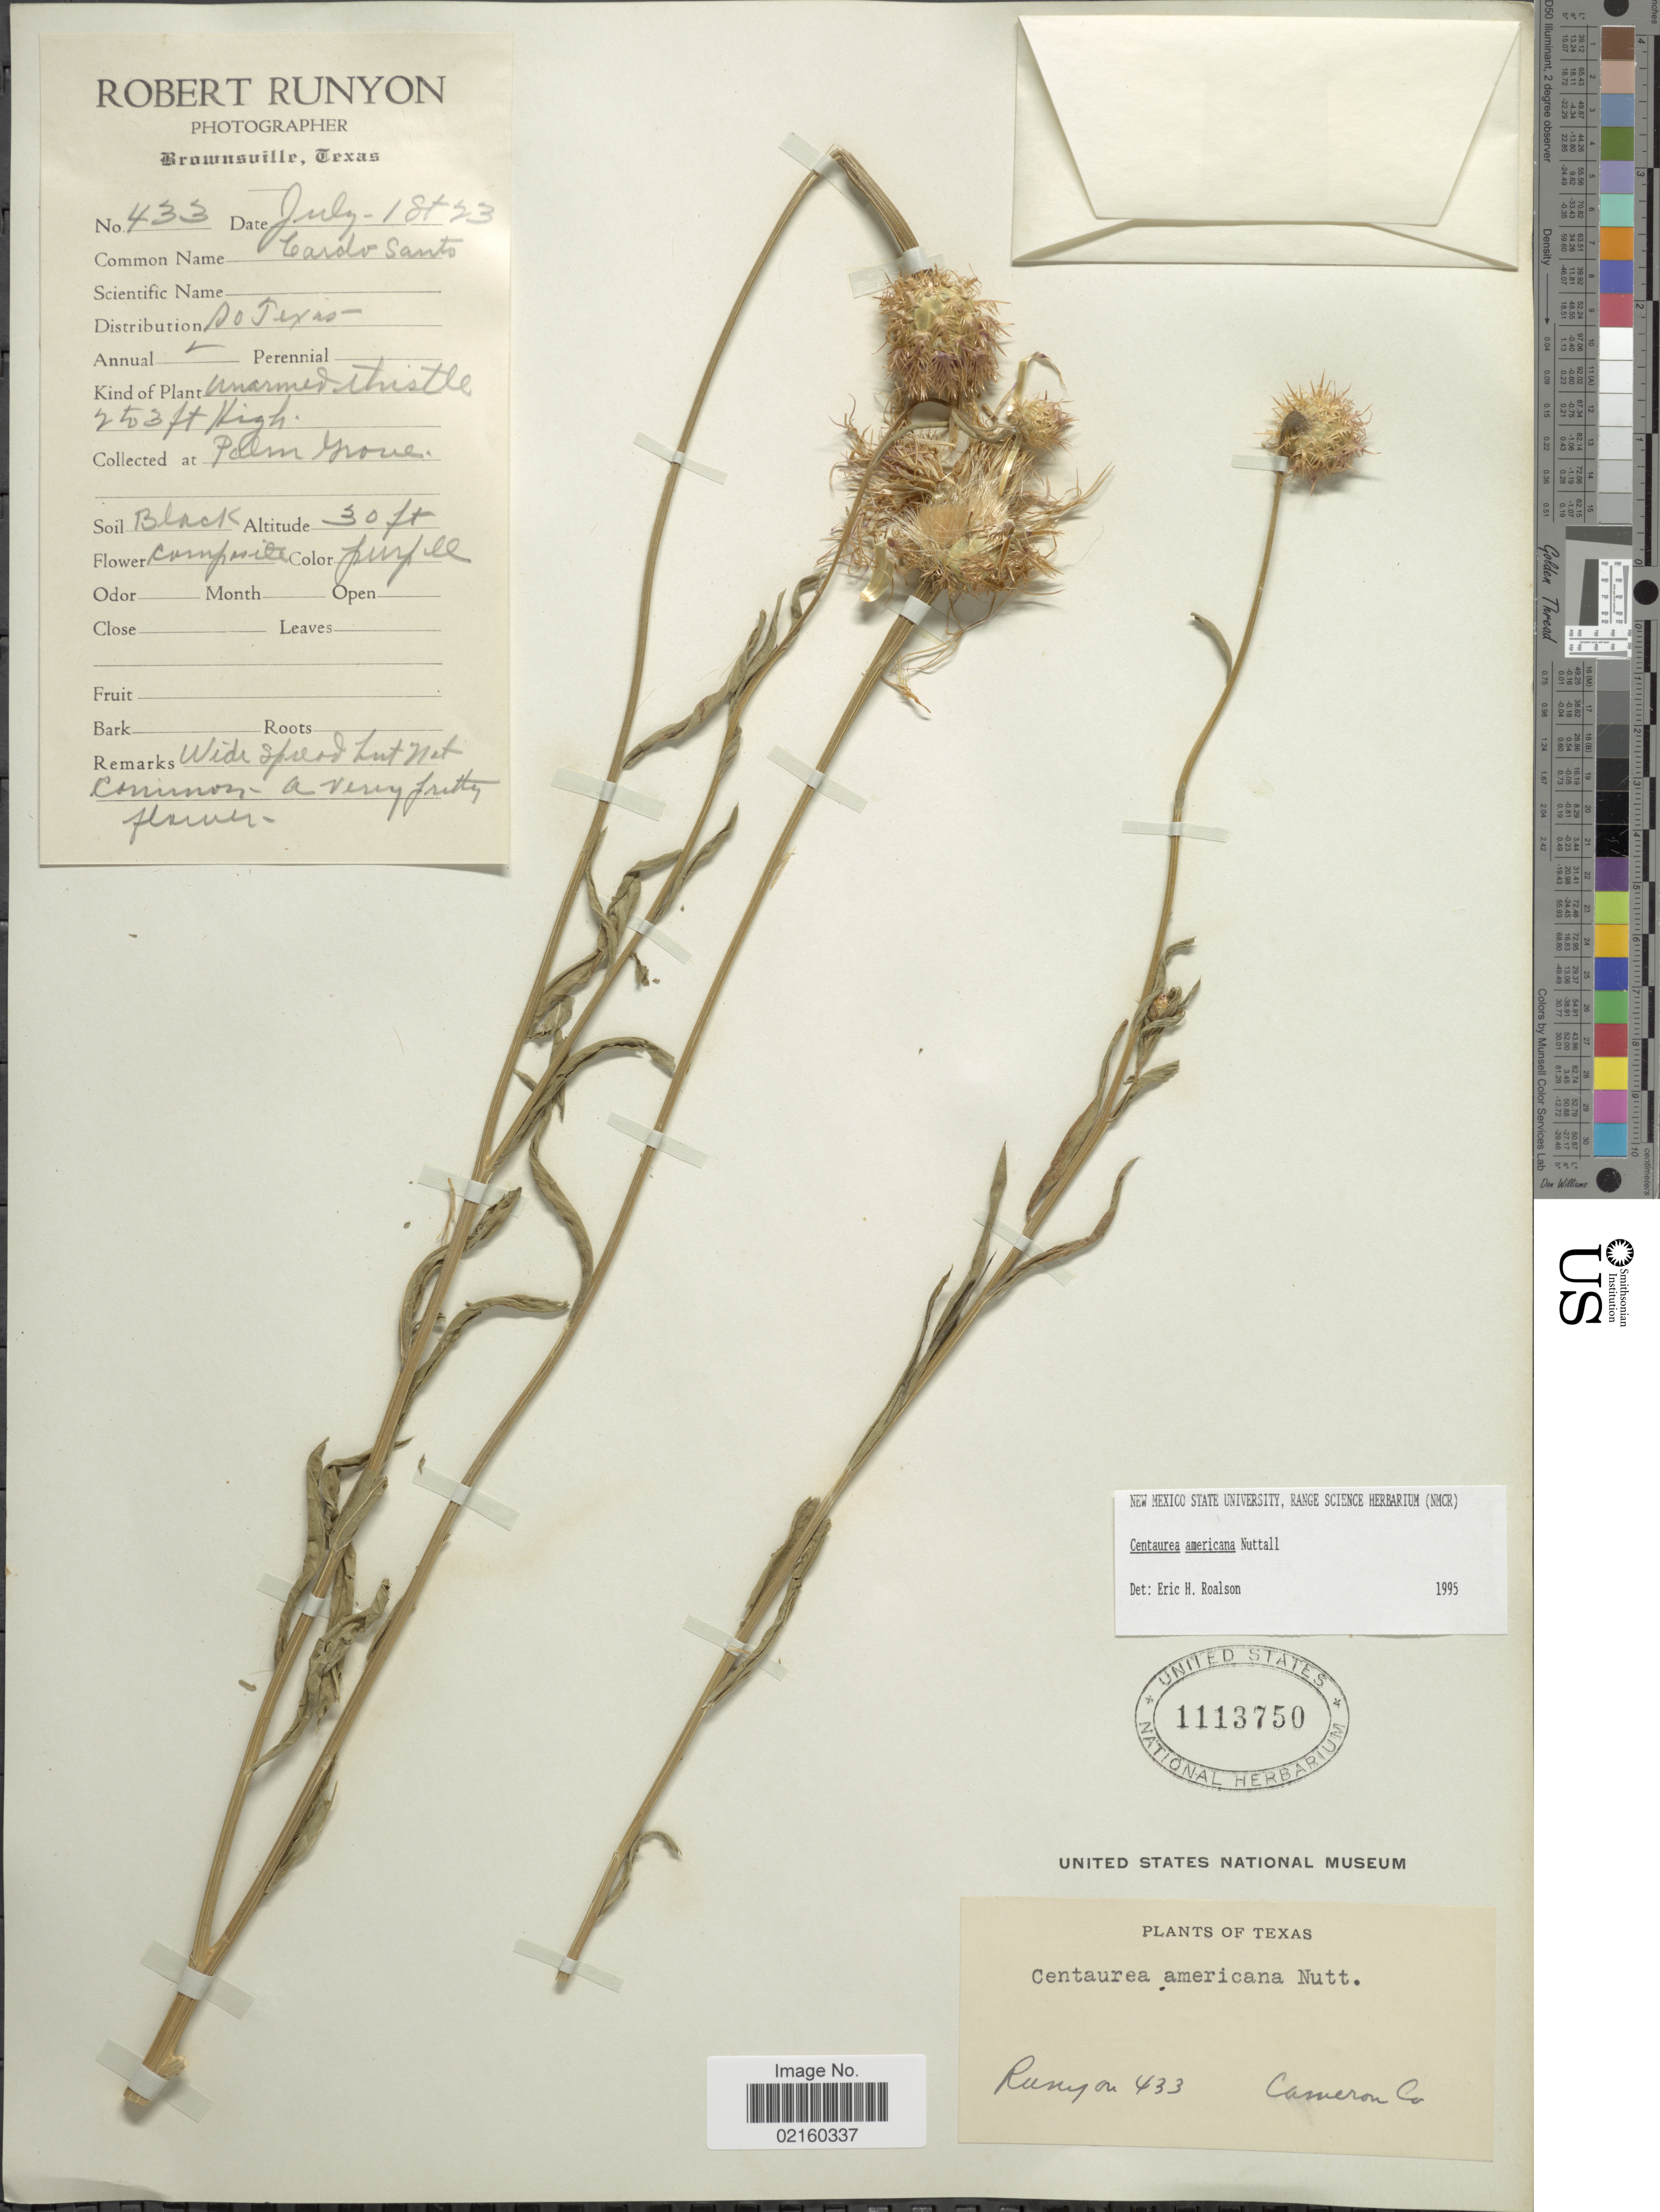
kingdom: Plantae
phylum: Tracheophyta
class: Magnoliopsida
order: Asterales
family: Asteraceae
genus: Plectocephalus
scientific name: Plectocephalus americanus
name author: (Nutt.) D. Don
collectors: -. Runyon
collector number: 433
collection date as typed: Transcribed d/m/y: 18/7/23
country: United States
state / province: Texas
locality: Cameron Co., Palm Grove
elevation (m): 9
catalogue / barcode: US 1113750